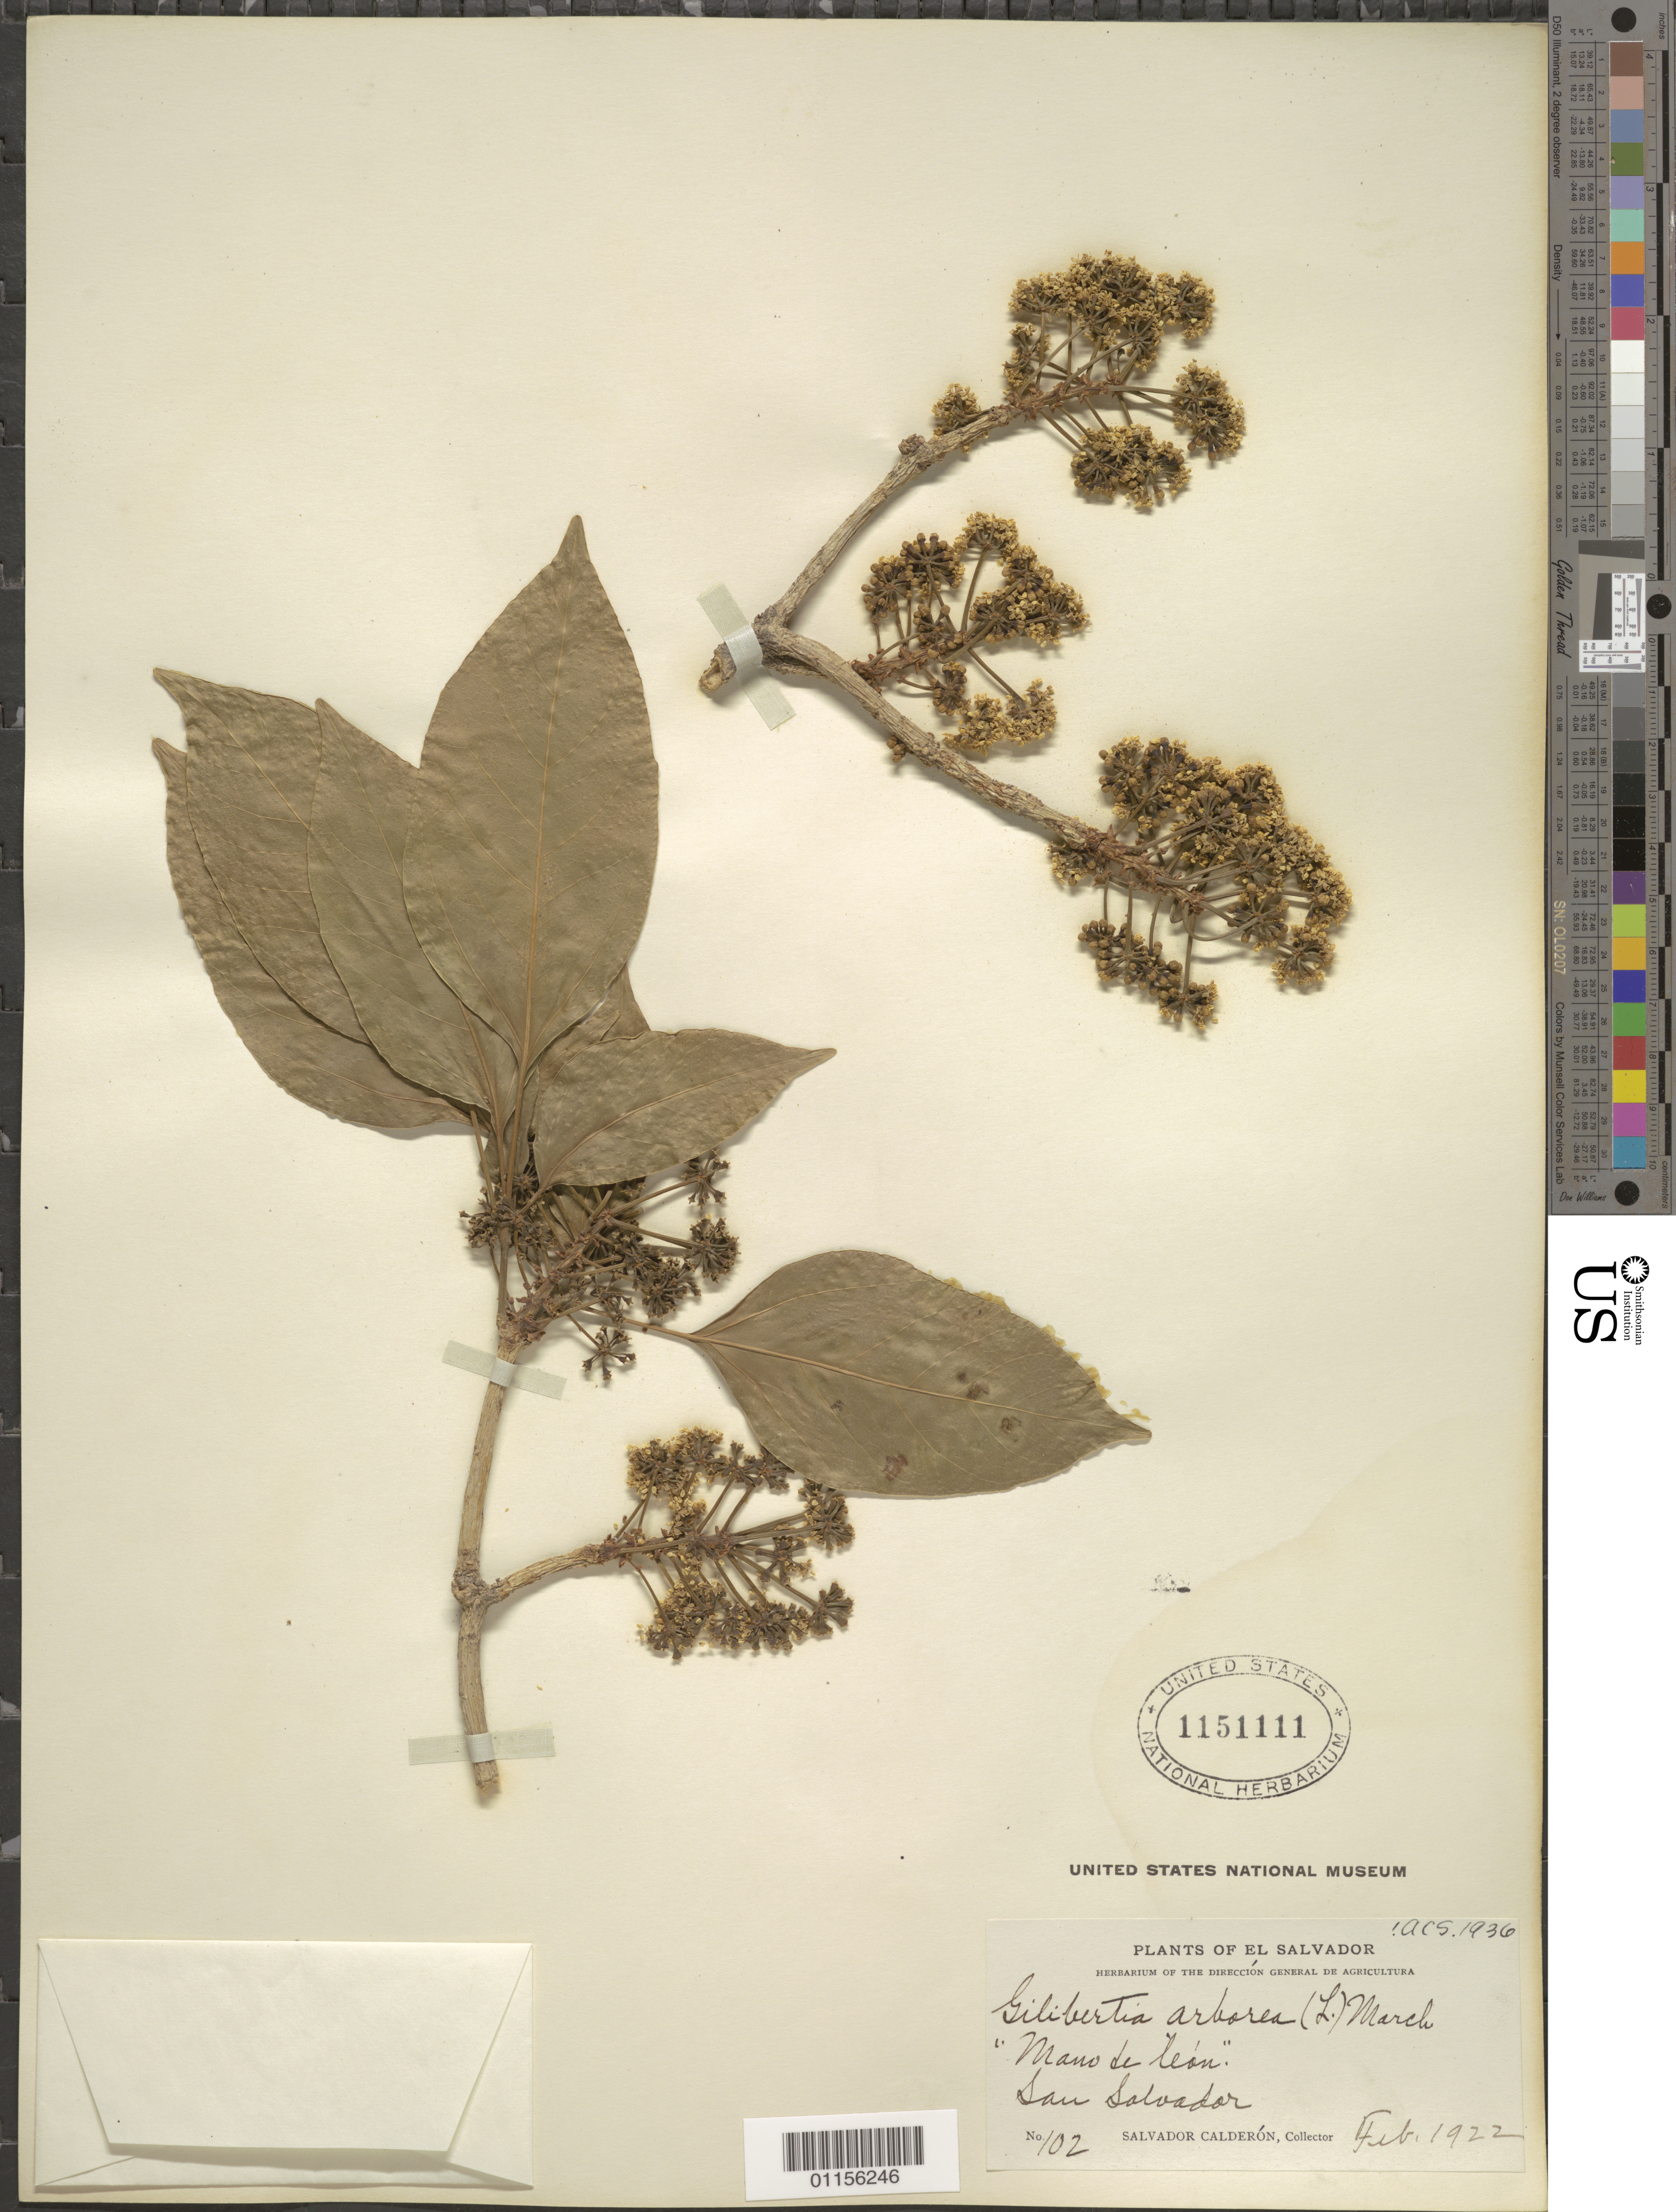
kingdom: Plantae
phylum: Tracheophyta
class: Magnoliopsida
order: Apiales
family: Araliaceae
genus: Dendropanax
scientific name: Dendropanax arboreus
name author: (L.) Decne. & Planch.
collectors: S. Calderón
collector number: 102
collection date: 1922-02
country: El Salvador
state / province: San Salvador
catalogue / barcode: US 1151111